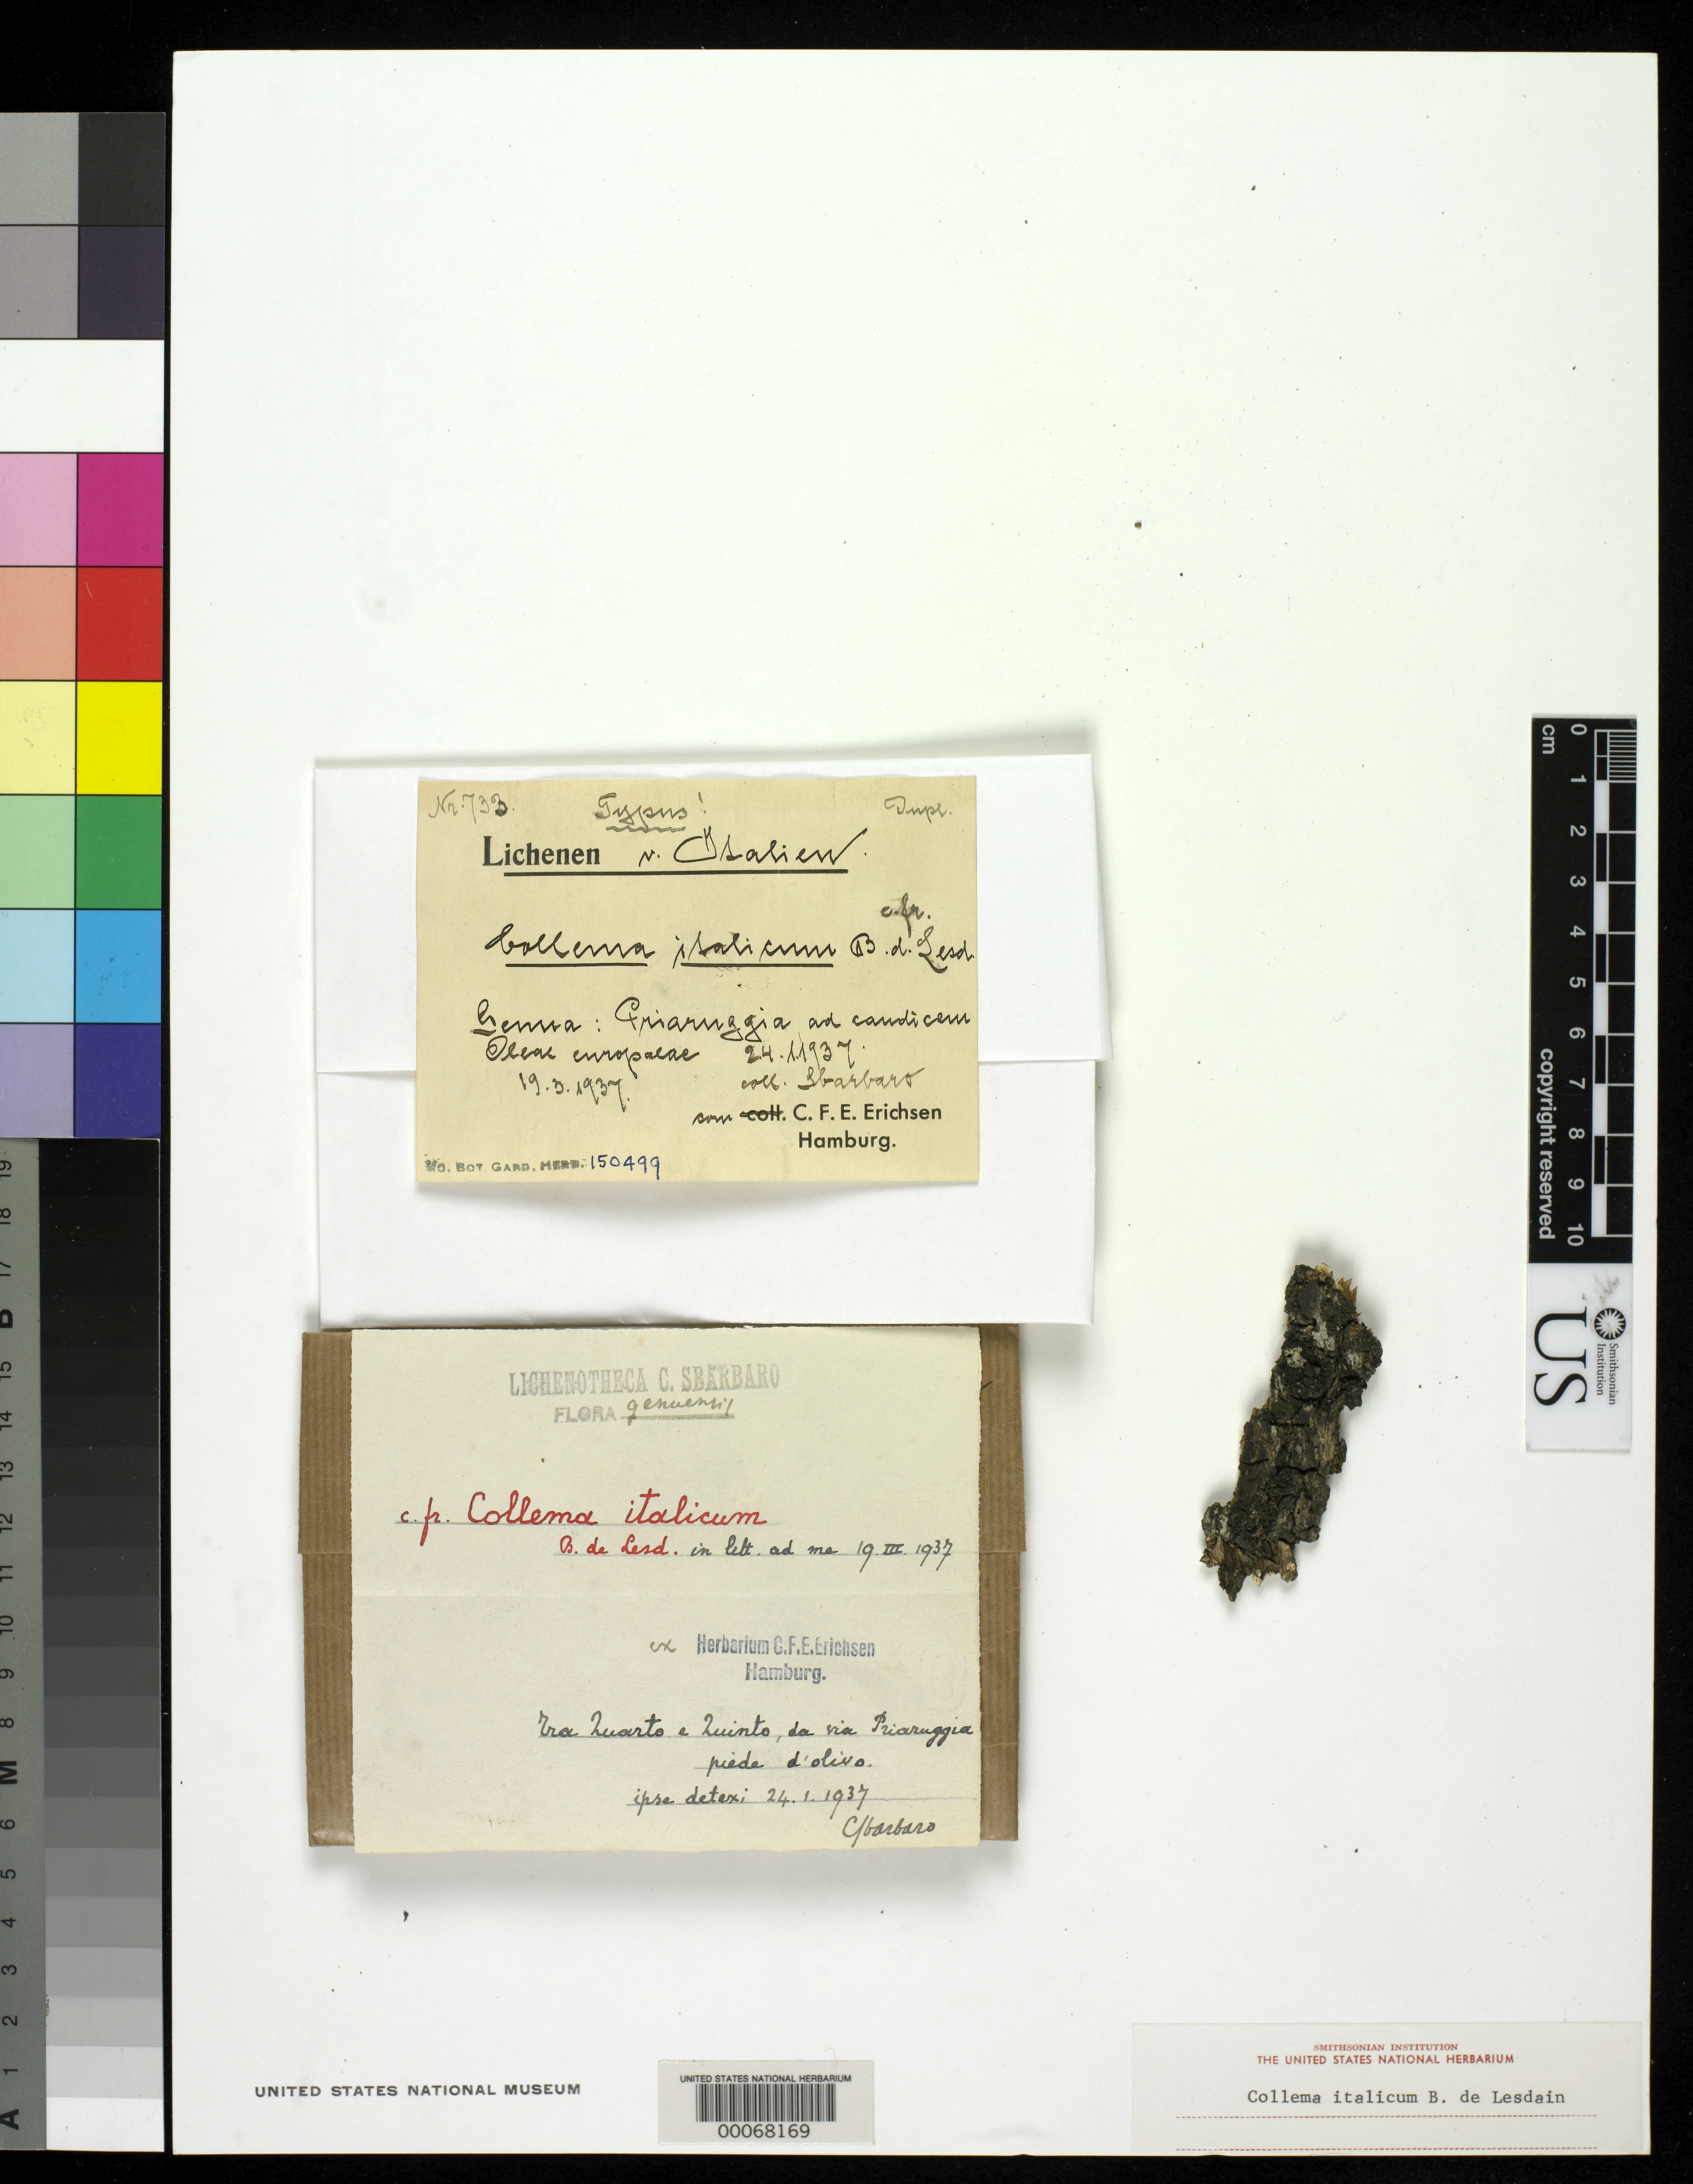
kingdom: Fungi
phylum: Ascomycota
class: Lecanoromycetes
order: Peltigerales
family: Collemataceae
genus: Collema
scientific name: Collema italicum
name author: B. de Lesd.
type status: Isotype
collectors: C. Sbarbaro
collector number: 733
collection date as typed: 1937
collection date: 1937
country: Italy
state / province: Liguria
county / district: Genova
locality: Quarto, ad oleam. [Quarto, on an olive tree?]